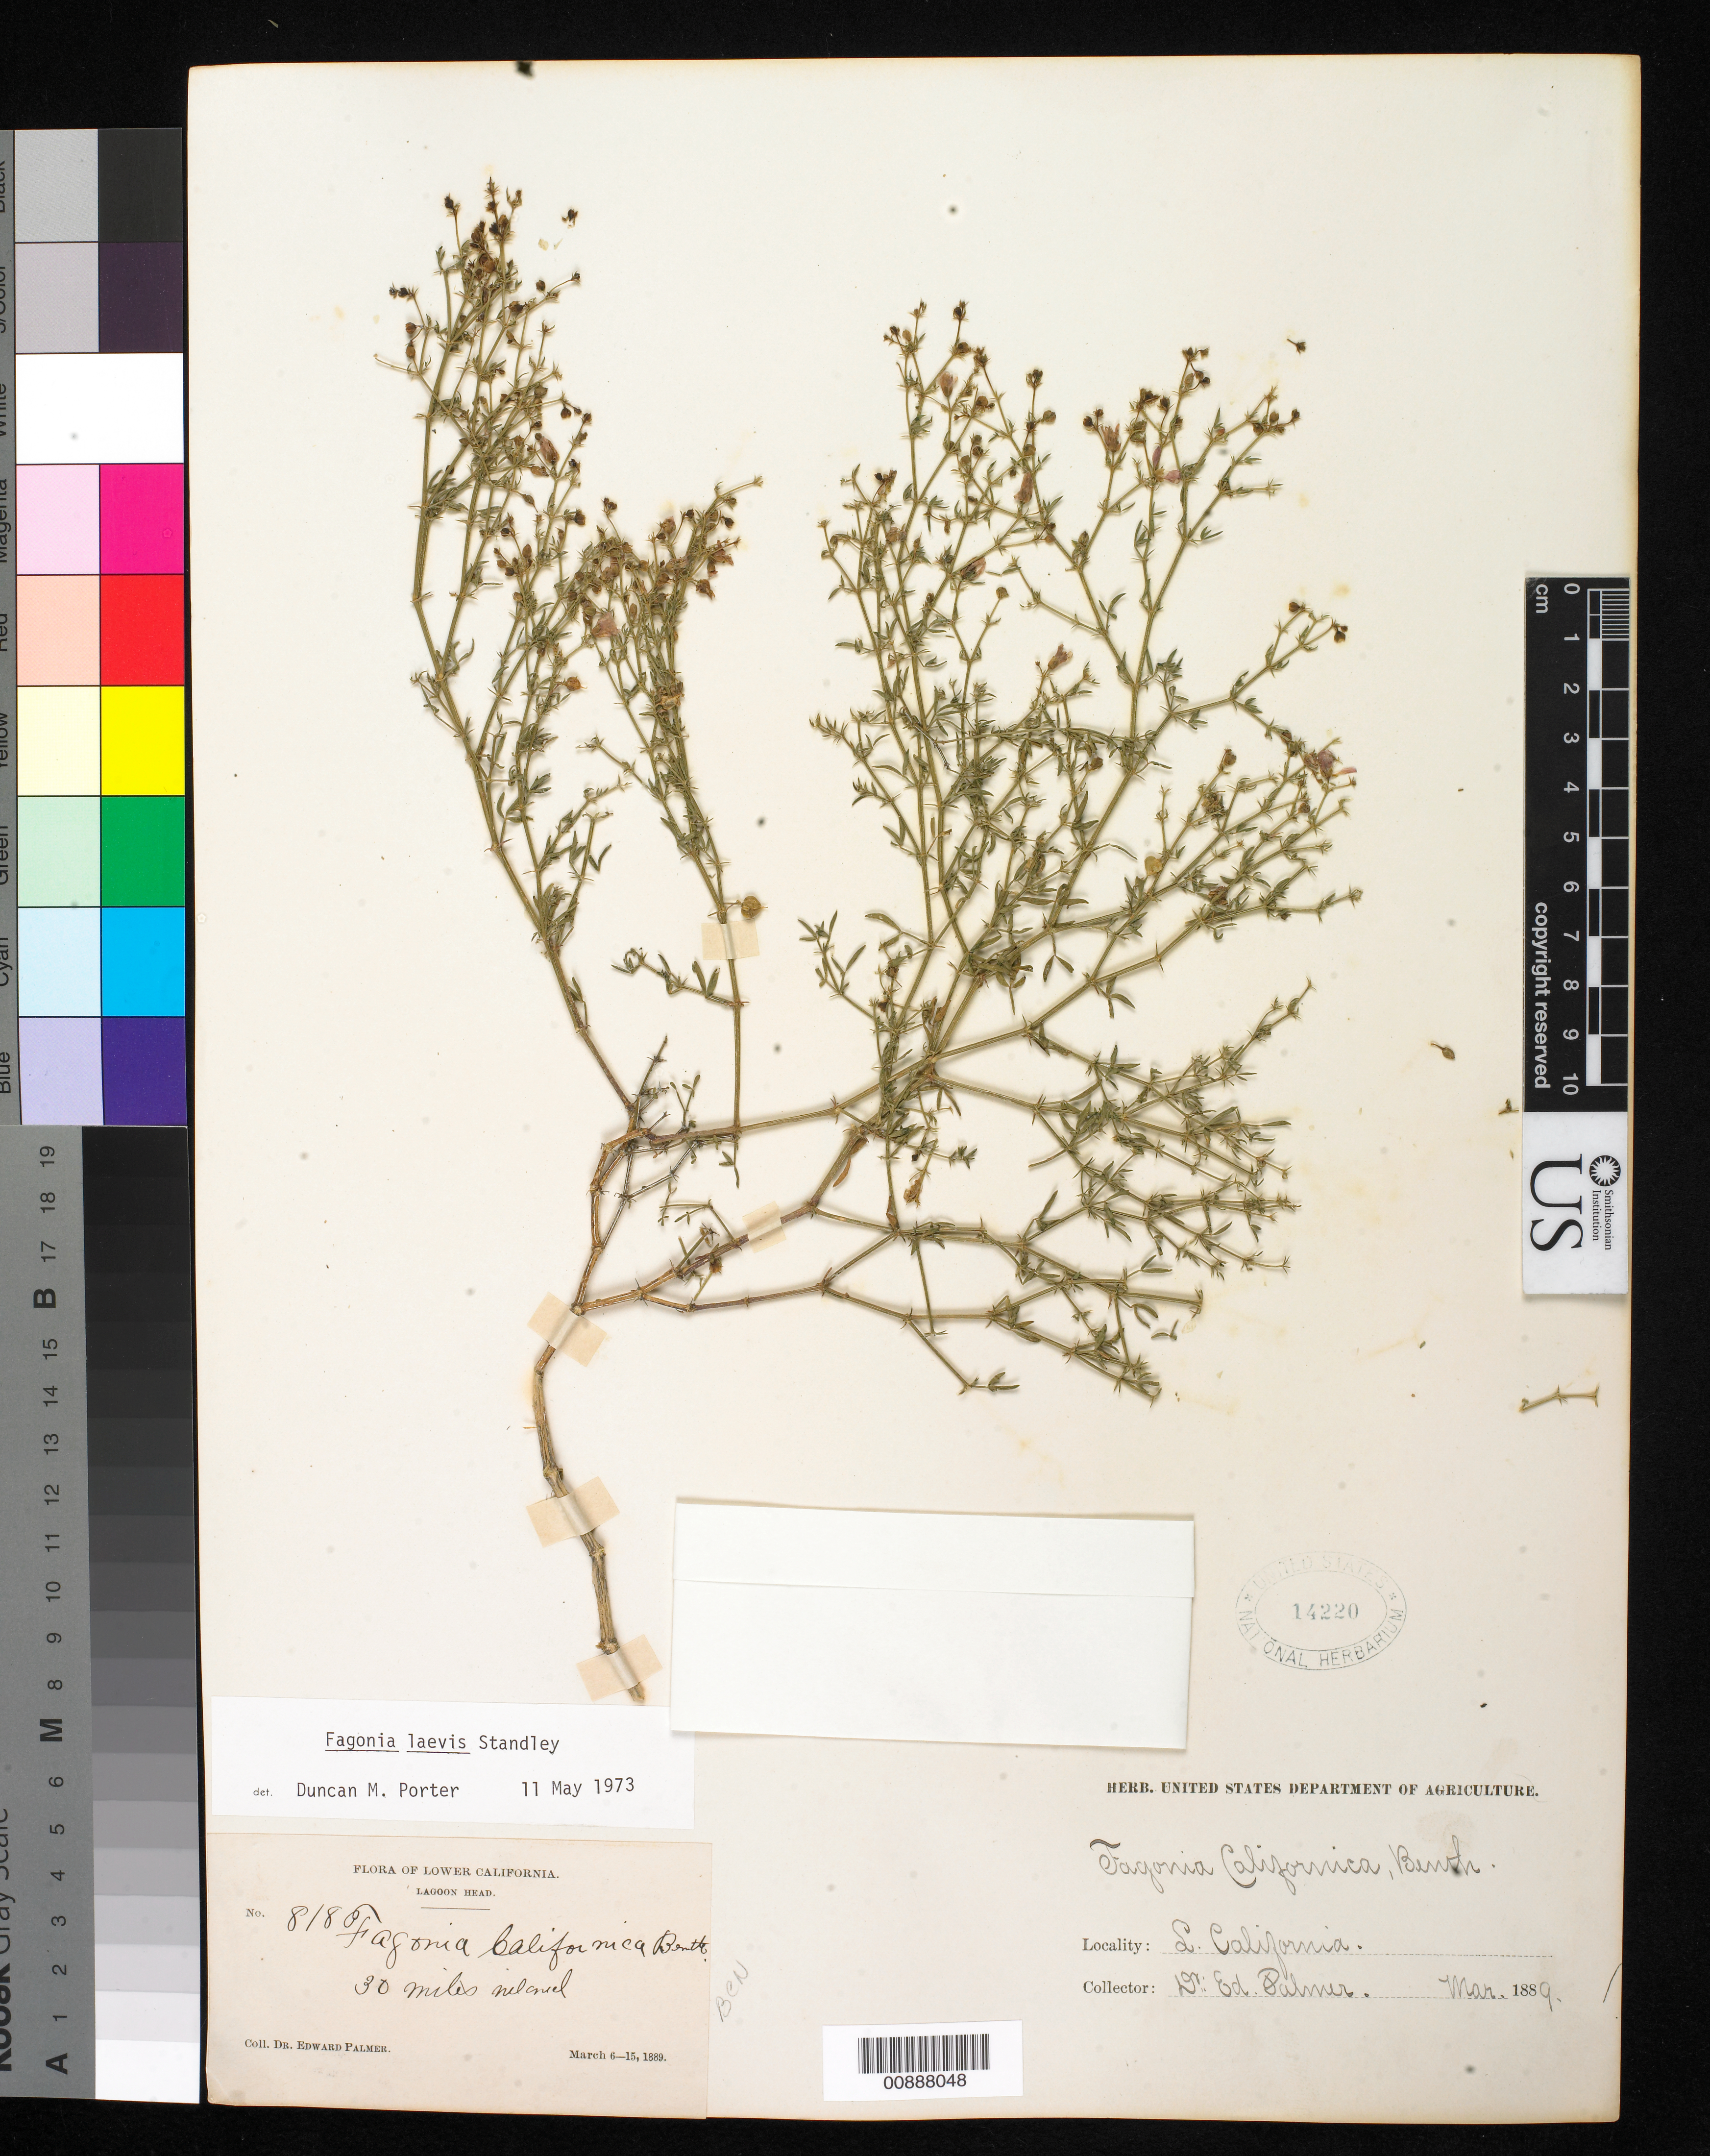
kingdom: Plantae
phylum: Tracheophyta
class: Magnoliopsida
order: Zygophyllales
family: Zygophyllaceae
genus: Fagonia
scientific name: Fagonia californica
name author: Benth.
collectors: E. Palmer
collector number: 818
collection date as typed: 06 Mar 1889 to 15 Mar 1889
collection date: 1889-03-06/1889-03-15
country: Mexico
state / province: Baja California Norte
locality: Lagoon Head, Baja California. 30 miles inland.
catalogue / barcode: US 14220